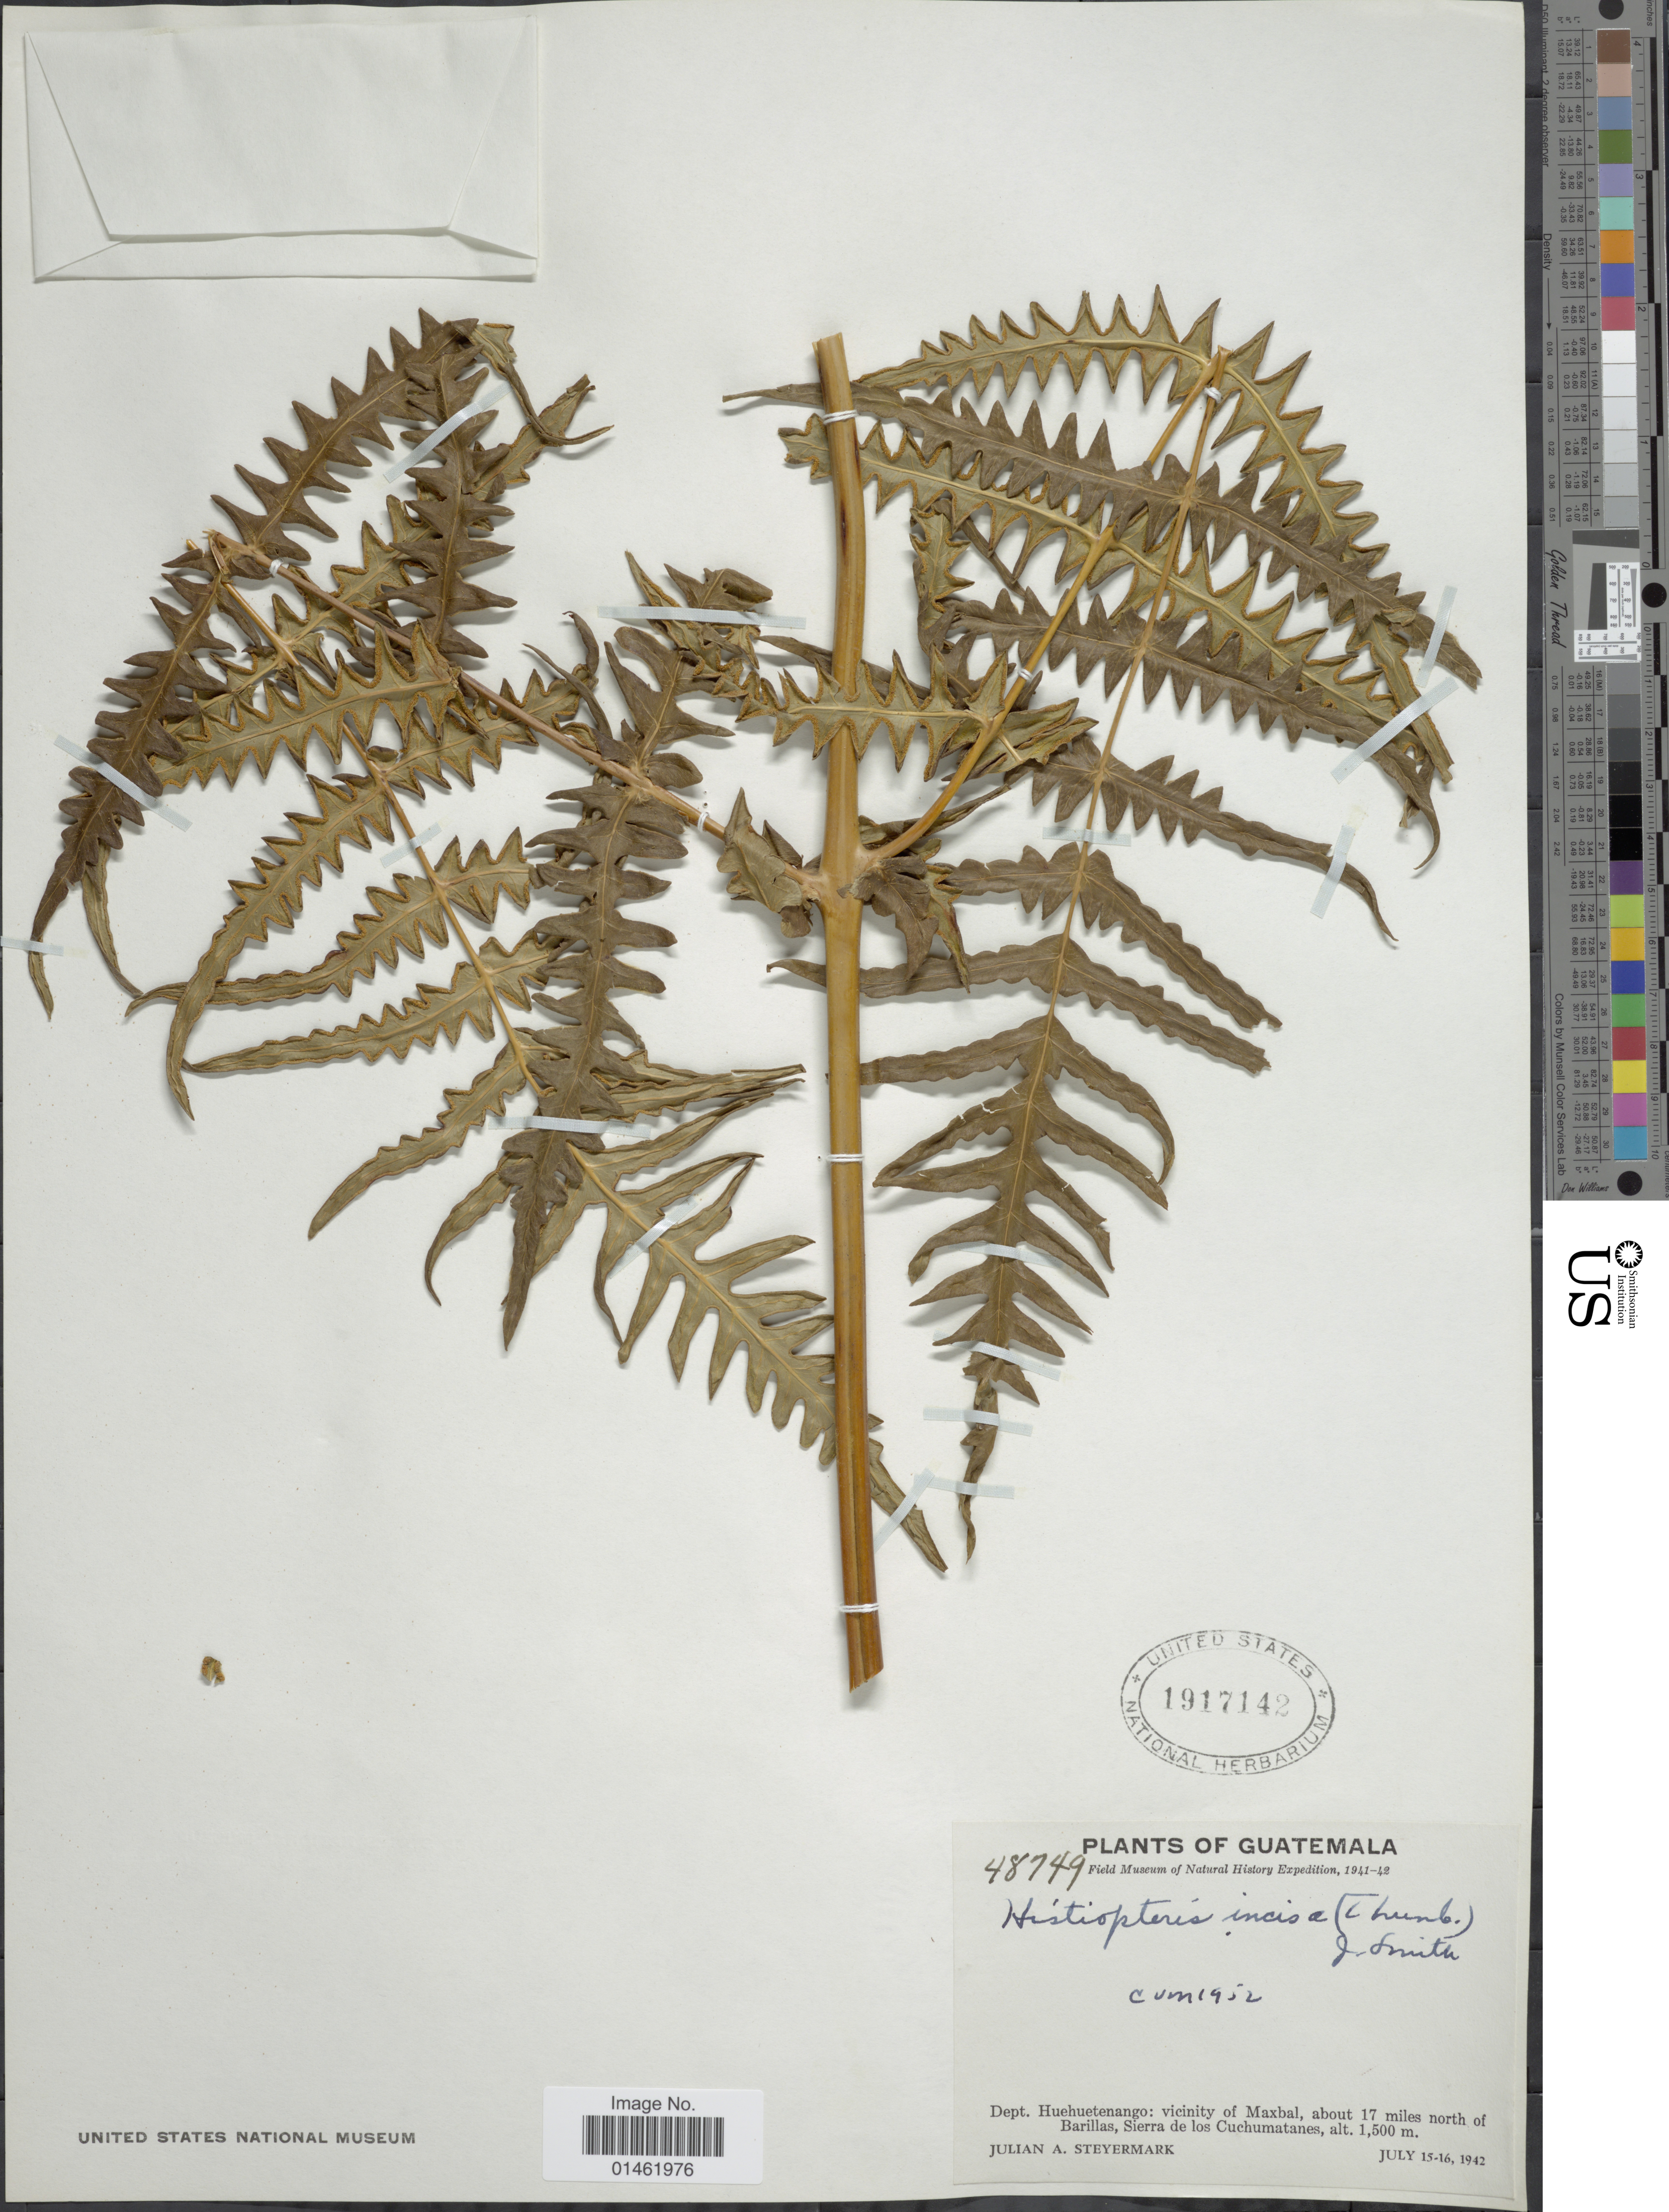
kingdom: Plantae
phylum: Tracheophyta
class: Polypodiopsida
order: Polypodiales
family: Dennstaedtiaceae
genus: Histiopteris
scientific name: Histiopteris incisa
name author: (Thunb.) J. Sm.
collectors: J. Steyermark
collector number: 48749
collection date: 1942-07-15/1942-07-16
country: Guatemala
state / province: Huehuetenango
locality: Dept. Huehuetenango: vicinity of Maxbal, about 17 miles north of Barillas, Sierra de losCuchumatanes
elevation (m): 1500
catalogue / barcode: US 1917142